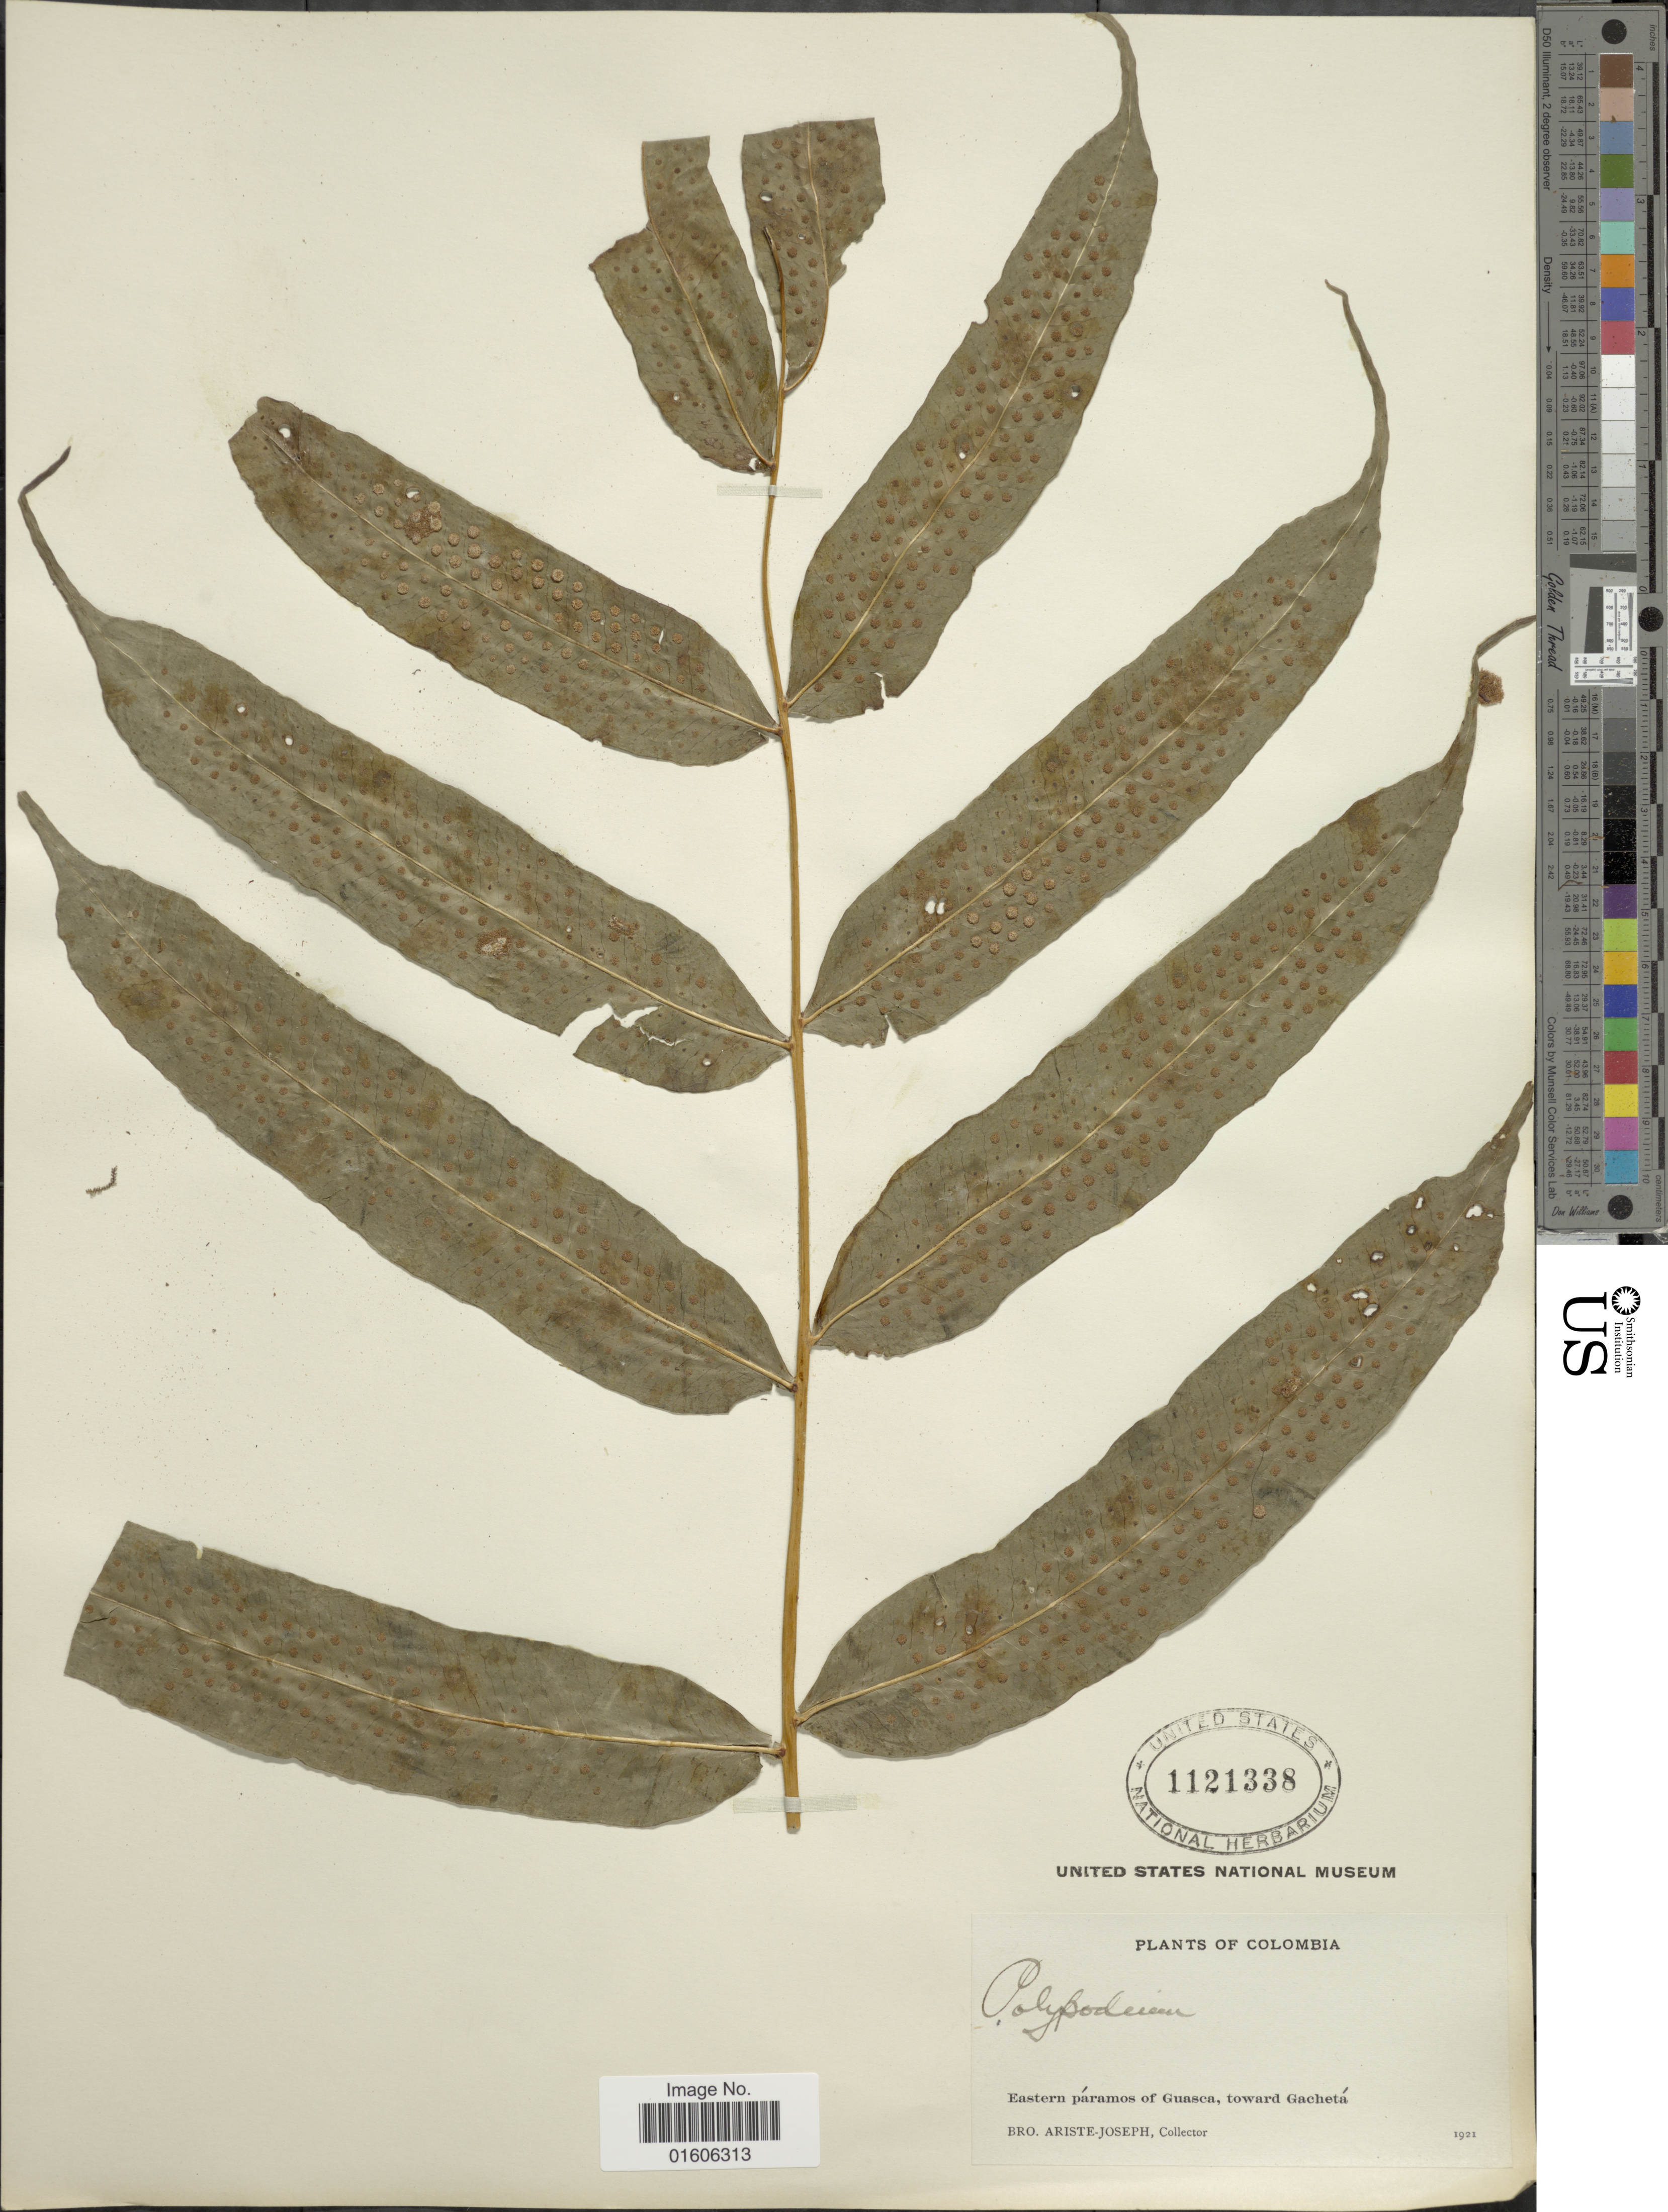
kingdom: Plantae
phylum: Tracheophyta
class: Polypodiopsida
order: Polypodiales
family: Polypodiaceae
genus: Serpocaulon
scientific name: Serpocaulon fraxinifolium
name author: (Jacq.) A.R. Sm.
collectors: Bro. Ariste-Joseph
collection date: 1921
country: Colombia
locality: Eastern páramos of Guasca, toward Gachetá.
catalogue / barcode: US 1121338